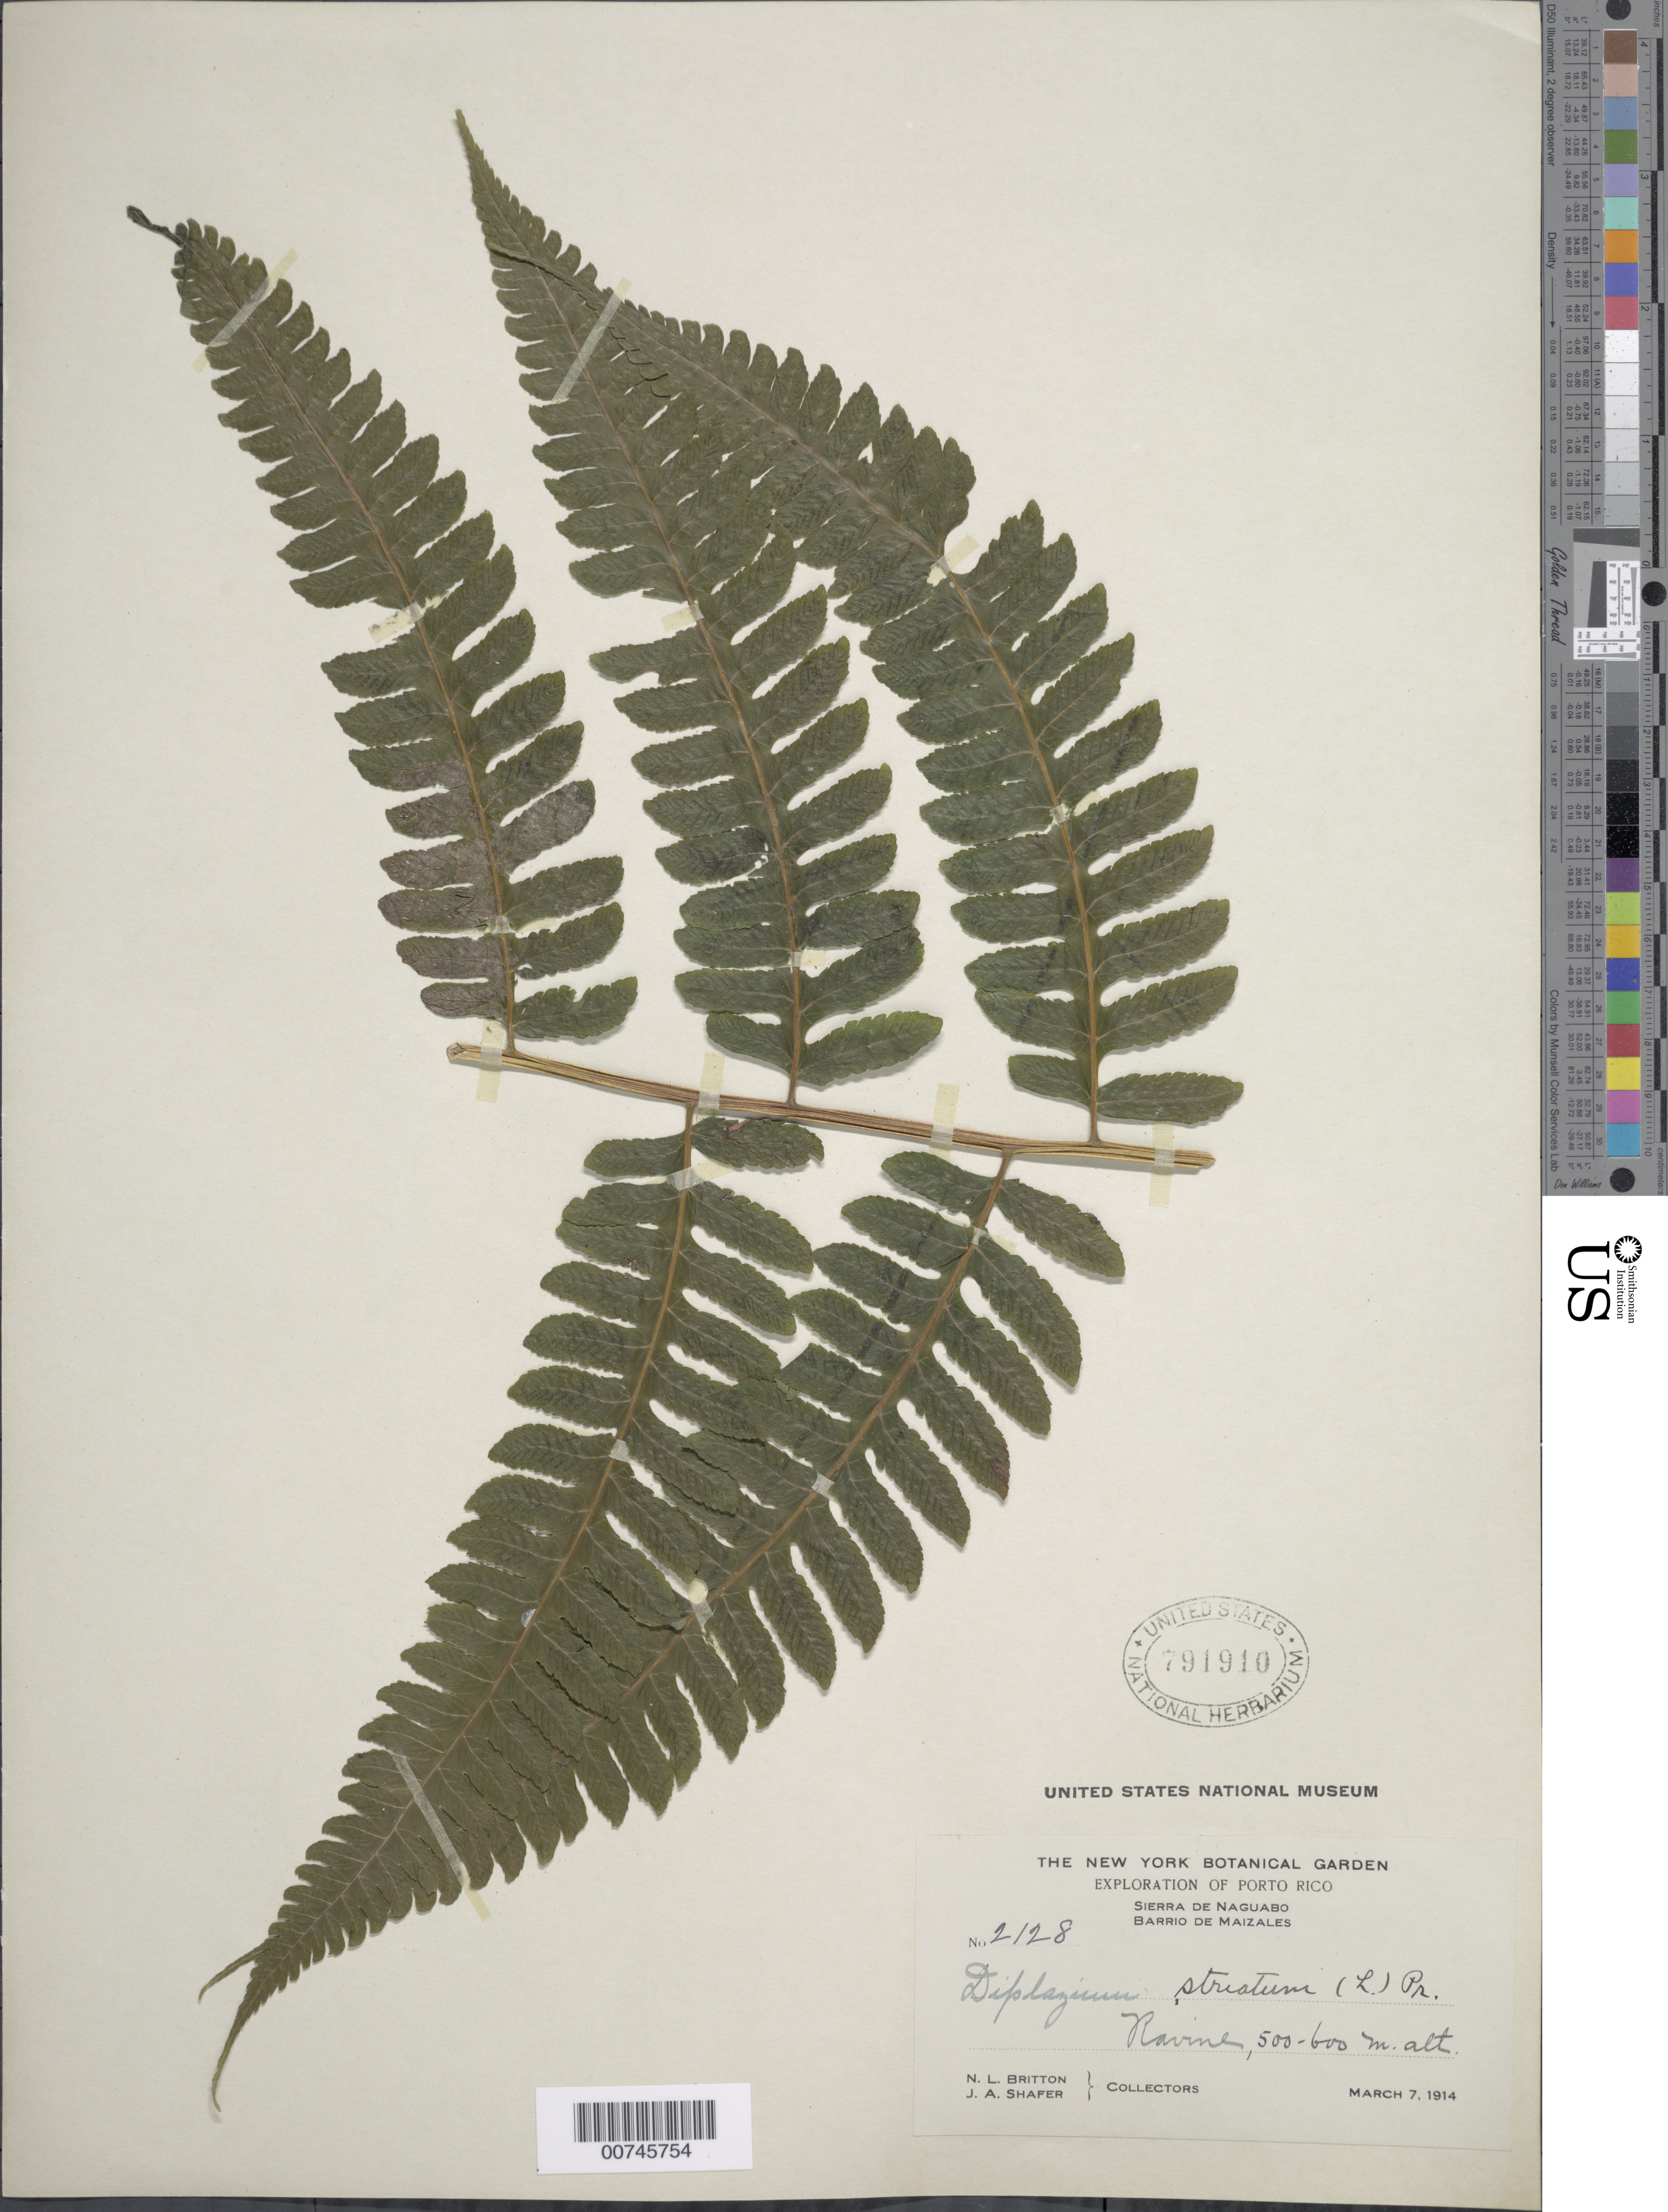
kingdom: Plantae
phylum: Tracheophyta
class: Polypodiopsida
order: Polypodiales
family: Athyriaceae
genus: Diplazium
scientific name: Diplazium striatum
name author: (L.) C. Presl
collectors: N. Britton & J. A. Shafer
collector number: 2128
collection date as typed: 07 Mar 1914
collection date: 1914-03-07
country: Puerto Rico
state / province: Naguabo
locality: Sierra de Naguabo, Barrio Maizales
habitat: Ravine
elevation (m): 500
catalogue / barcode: US 791910